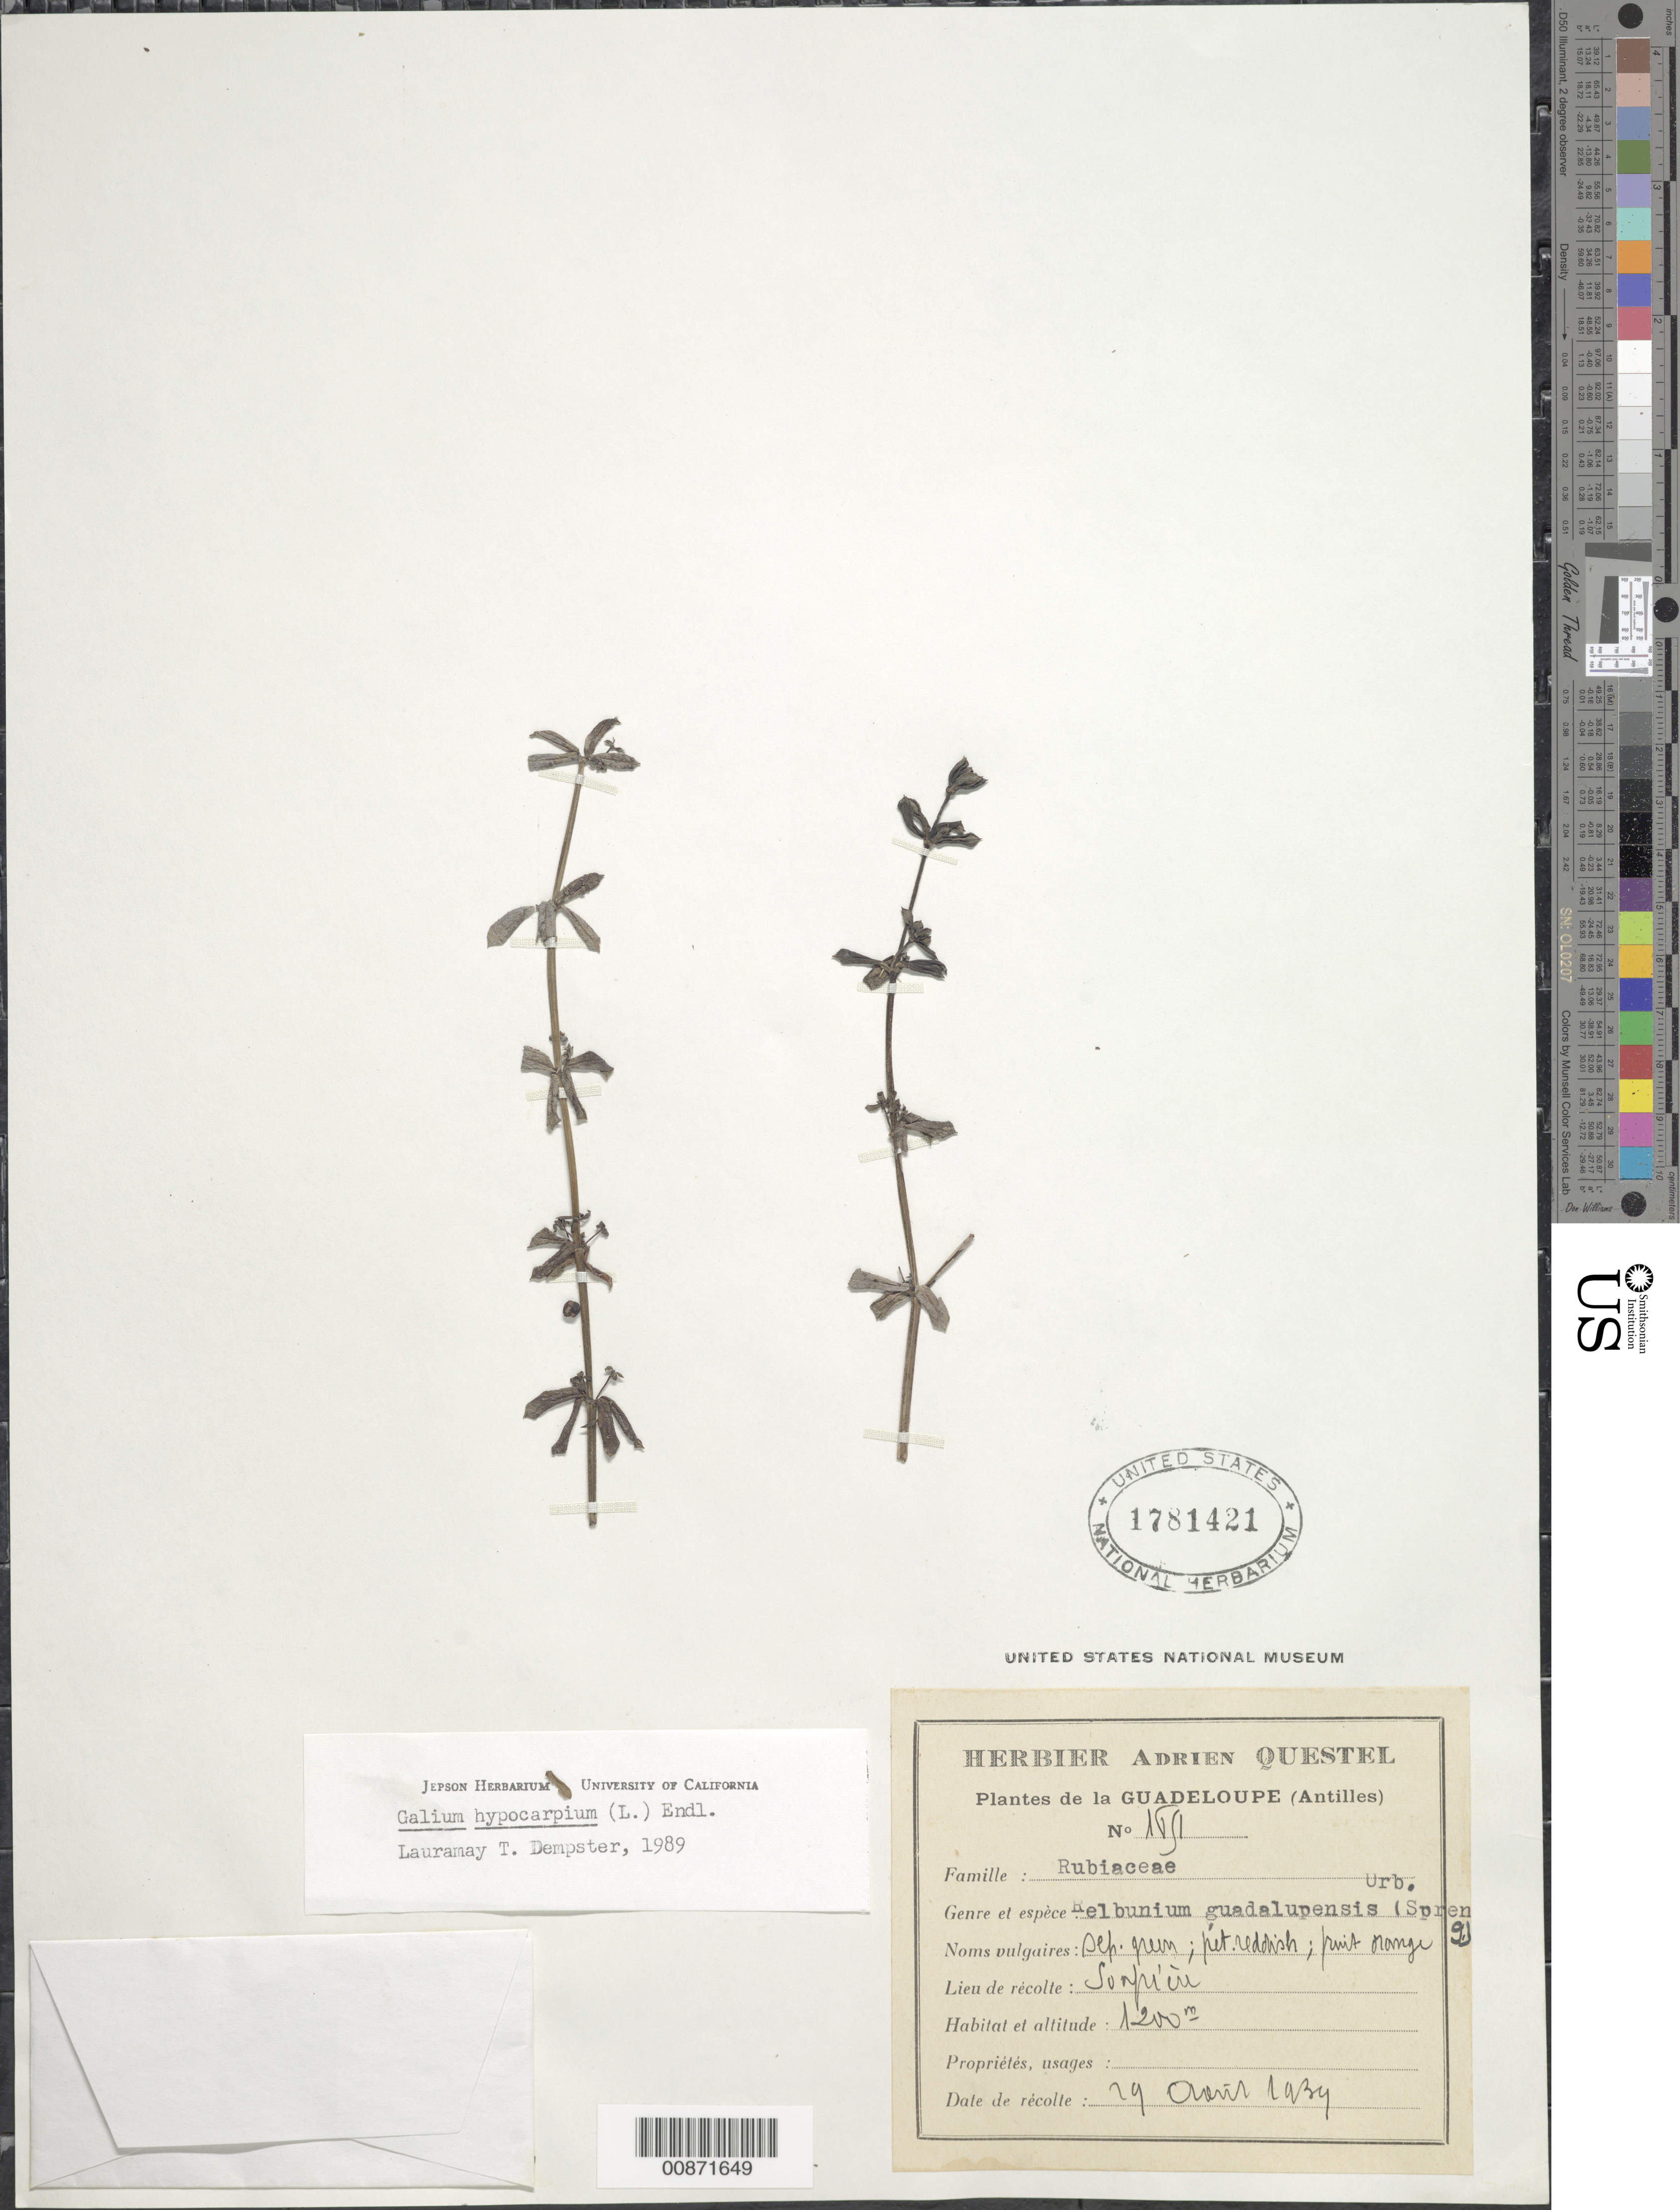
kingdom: Plantae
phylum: Tracheophyta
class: Magnoliopsida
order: Gentianales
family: Rubiaceae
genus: Galium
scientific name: Galium hypocarpium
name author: (L.) Endl. ex Griseb.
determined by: Dempster, L. T.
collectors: A. Questel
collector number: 1051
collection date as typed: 19 Apr 1934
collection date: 1934-04-19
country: Guadeloupe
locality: Soufrière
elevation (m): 1200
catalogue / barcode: US 1781421